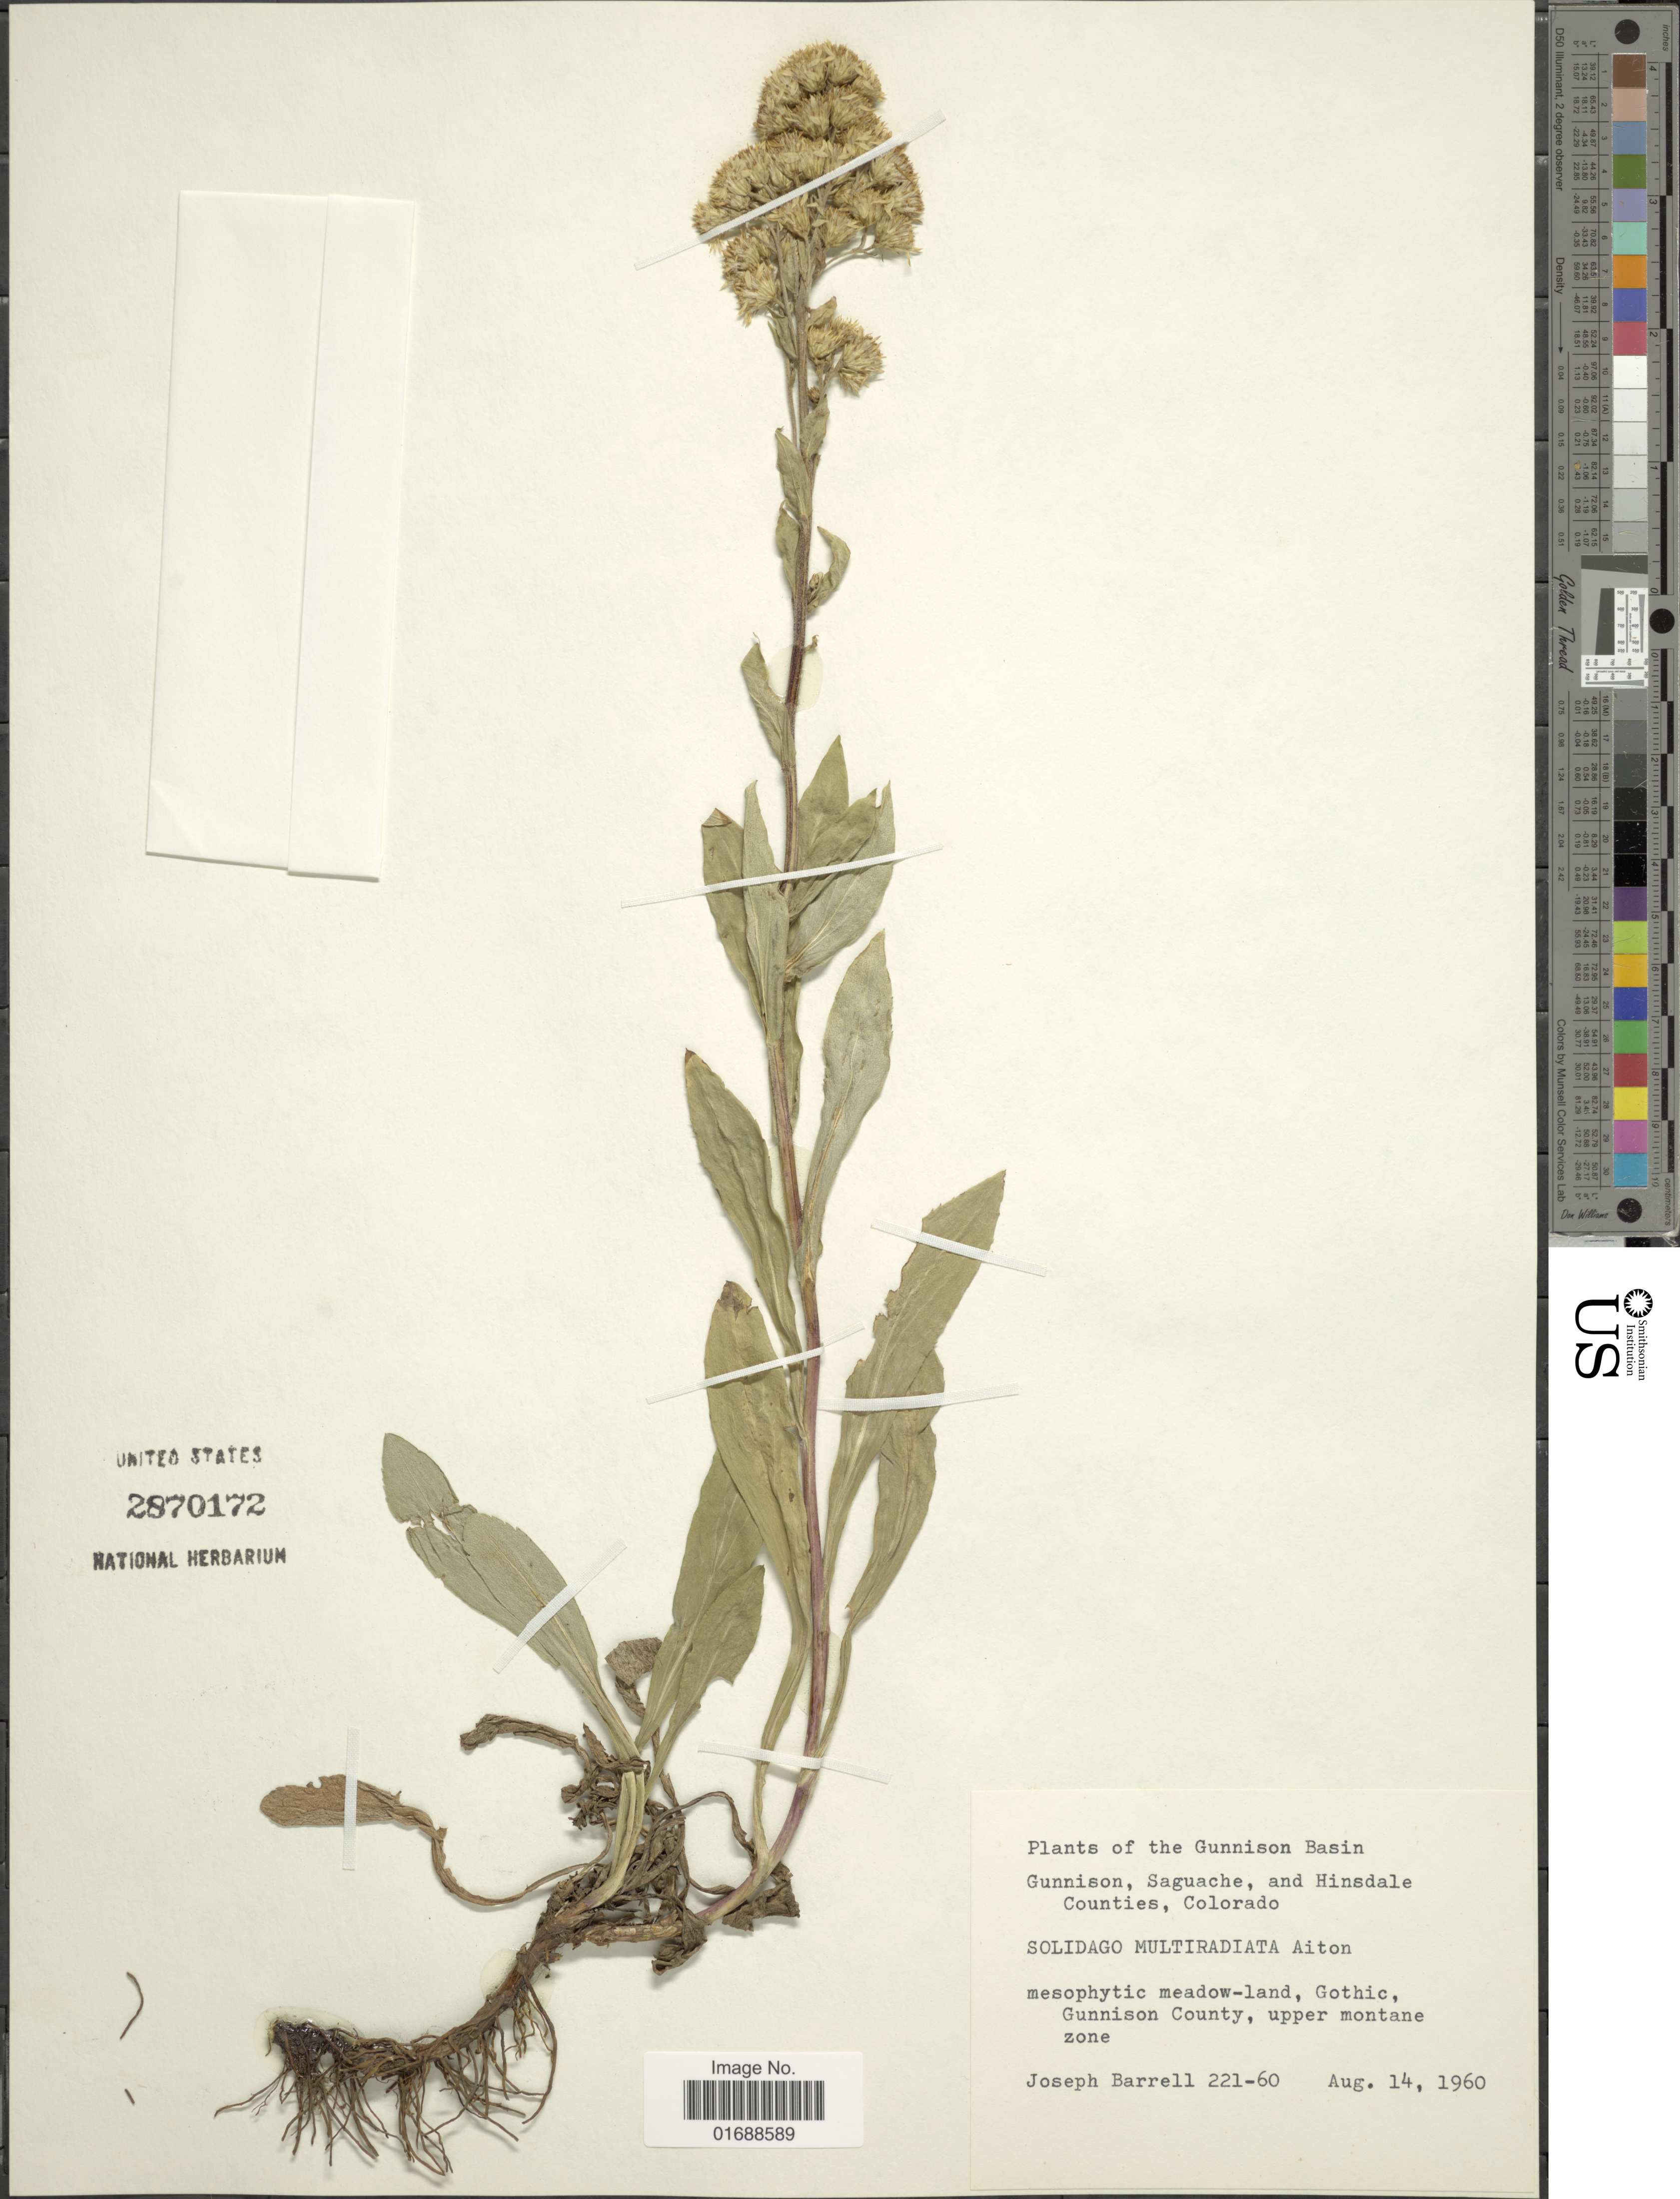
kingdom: Plantae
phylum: Tracheophyta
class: Magnoliopsida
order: Asterales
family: Asteraceae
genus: Solidago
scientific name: Solidago multiradiata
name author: Aiton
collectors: J. Barrell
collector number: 221-60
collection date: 1960-08-14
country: United States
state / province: Colorado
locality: Gunnison Basin, Gunnison, Saguache, and Hinsdale Counties, mesophytic meadow-land, Gothic, Gunnison County, upper montane zone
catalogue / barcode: US 2870172